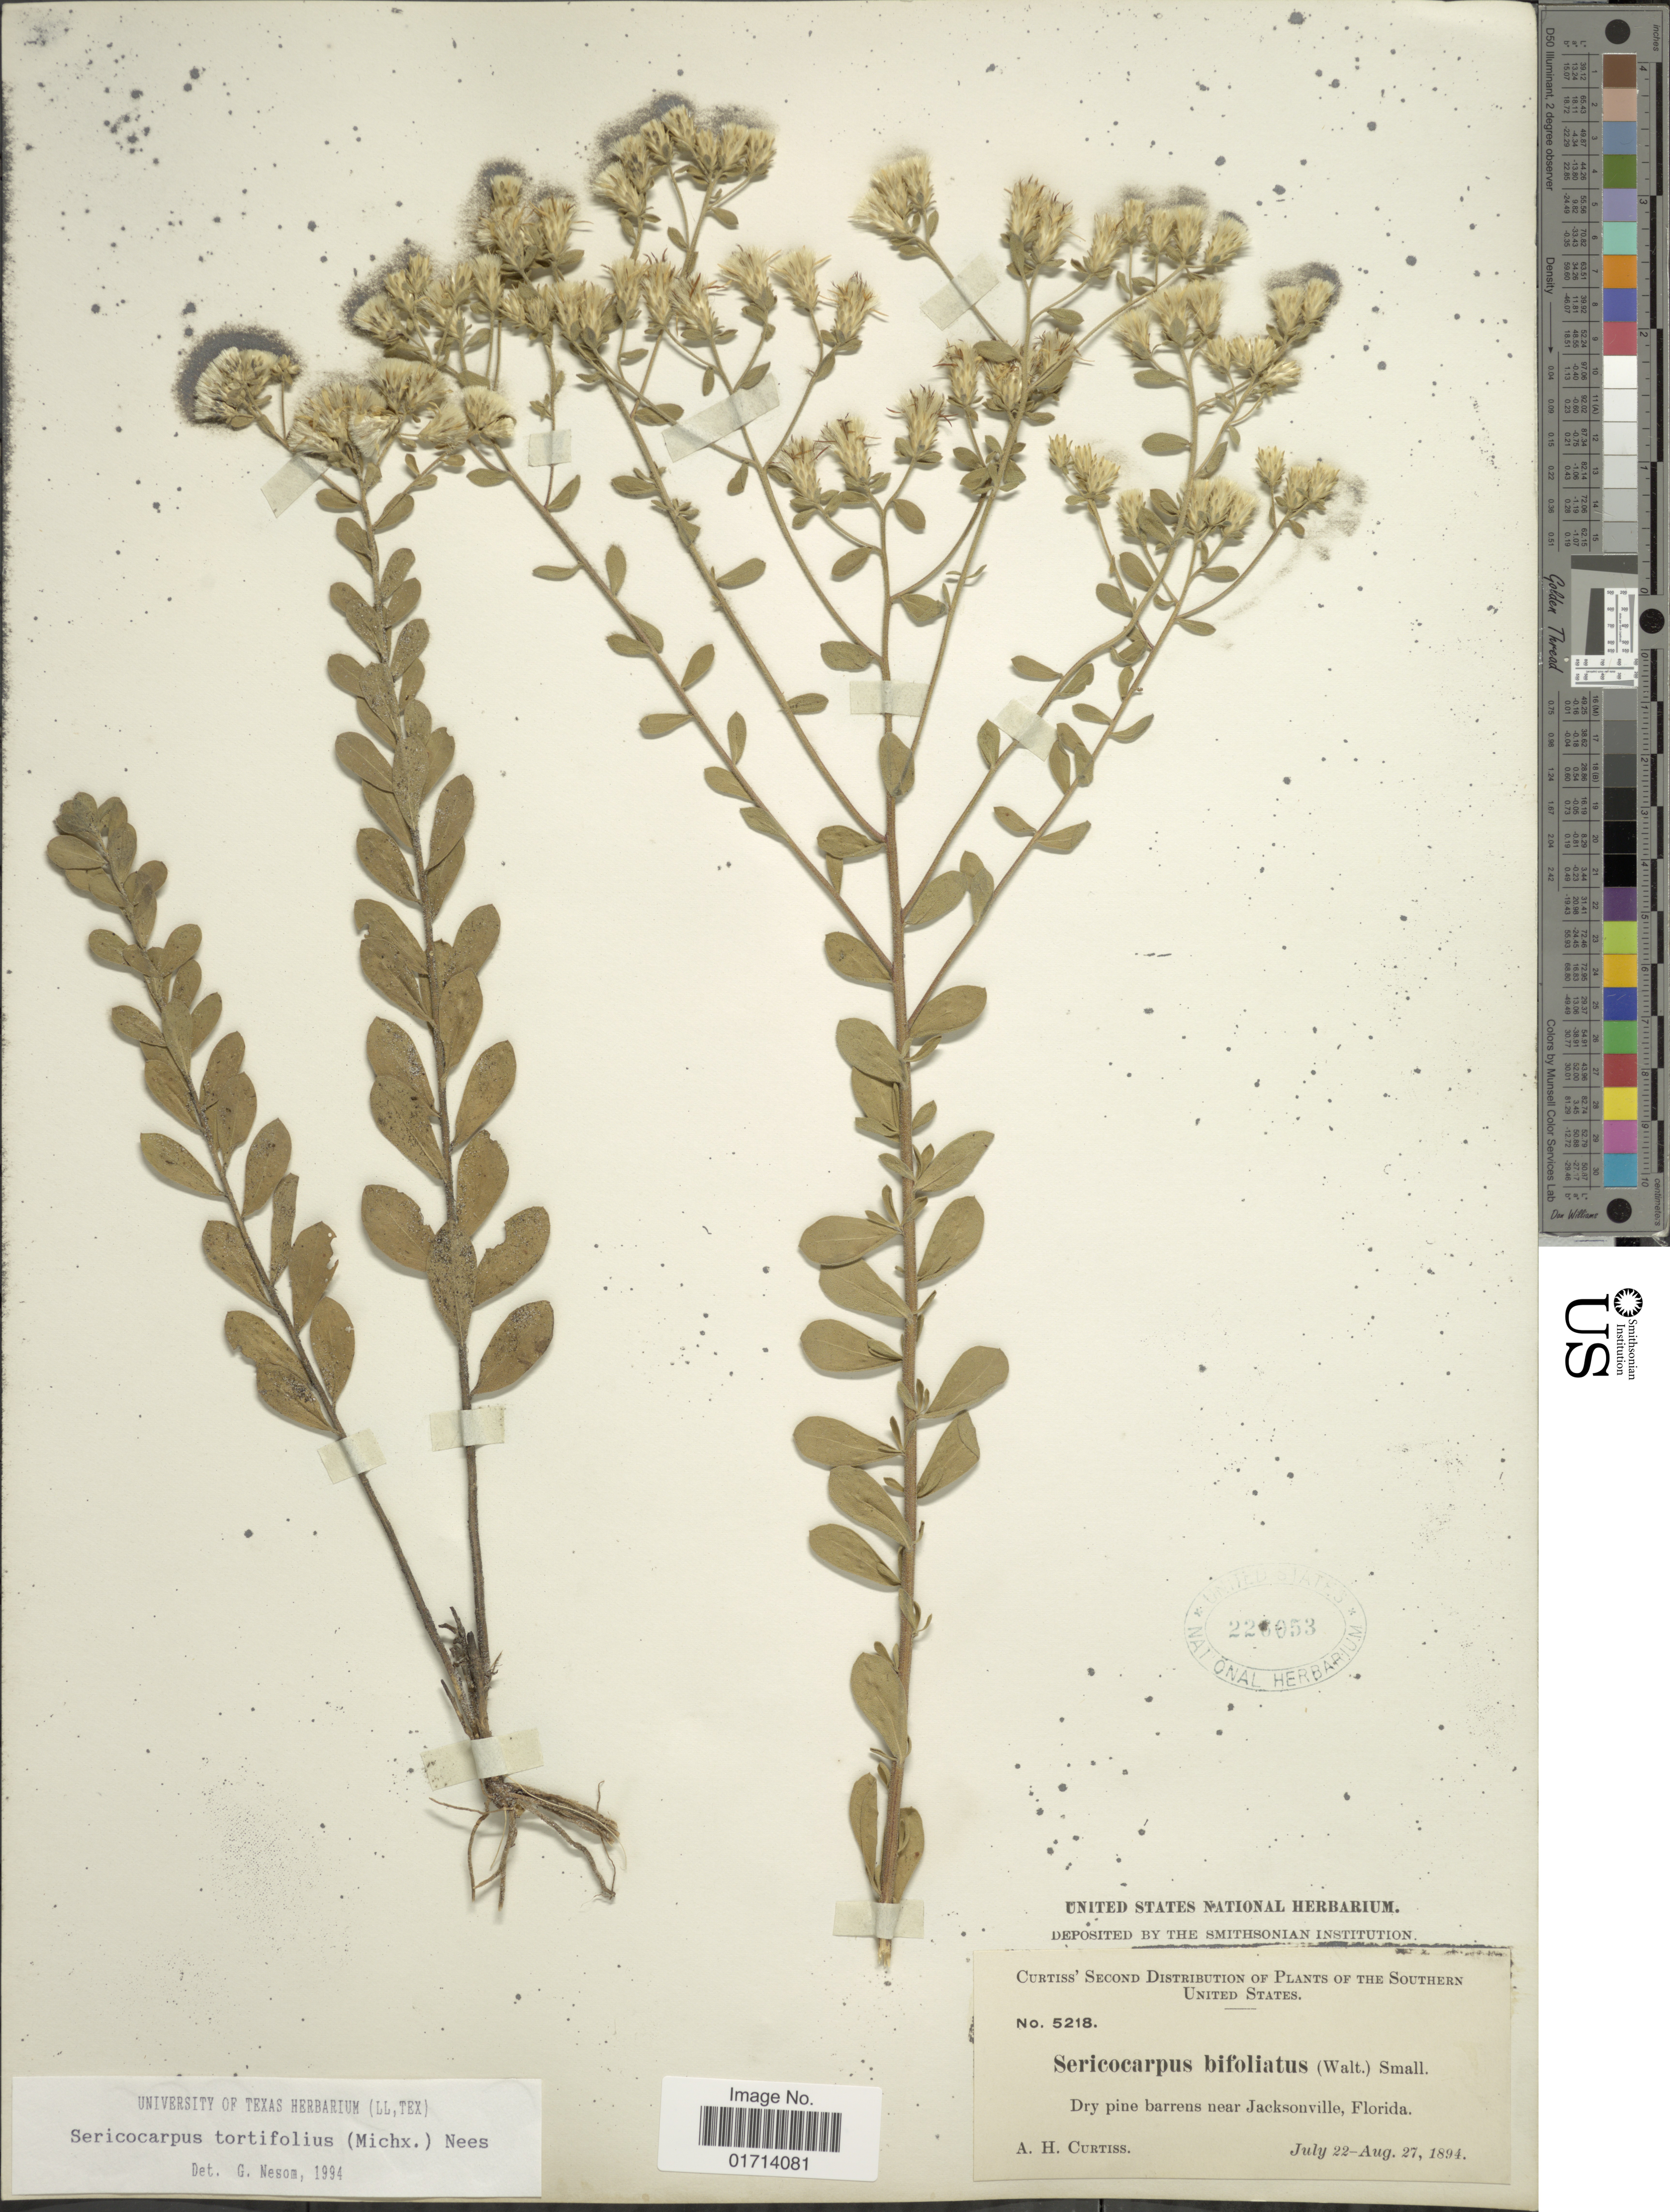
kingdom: Plantae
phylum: Tracheophyta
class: Magnoliopsida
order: Asterales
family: Asteraceae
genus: Sericocarpus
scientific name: Sericocarpus tortifolius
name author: (Michx.) Nees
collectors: A. H. Curtiss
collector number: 5218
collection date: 1894-07-22/1894-08-27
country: United States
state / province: Florida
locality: Near Jacksonville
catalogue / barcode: US 226053